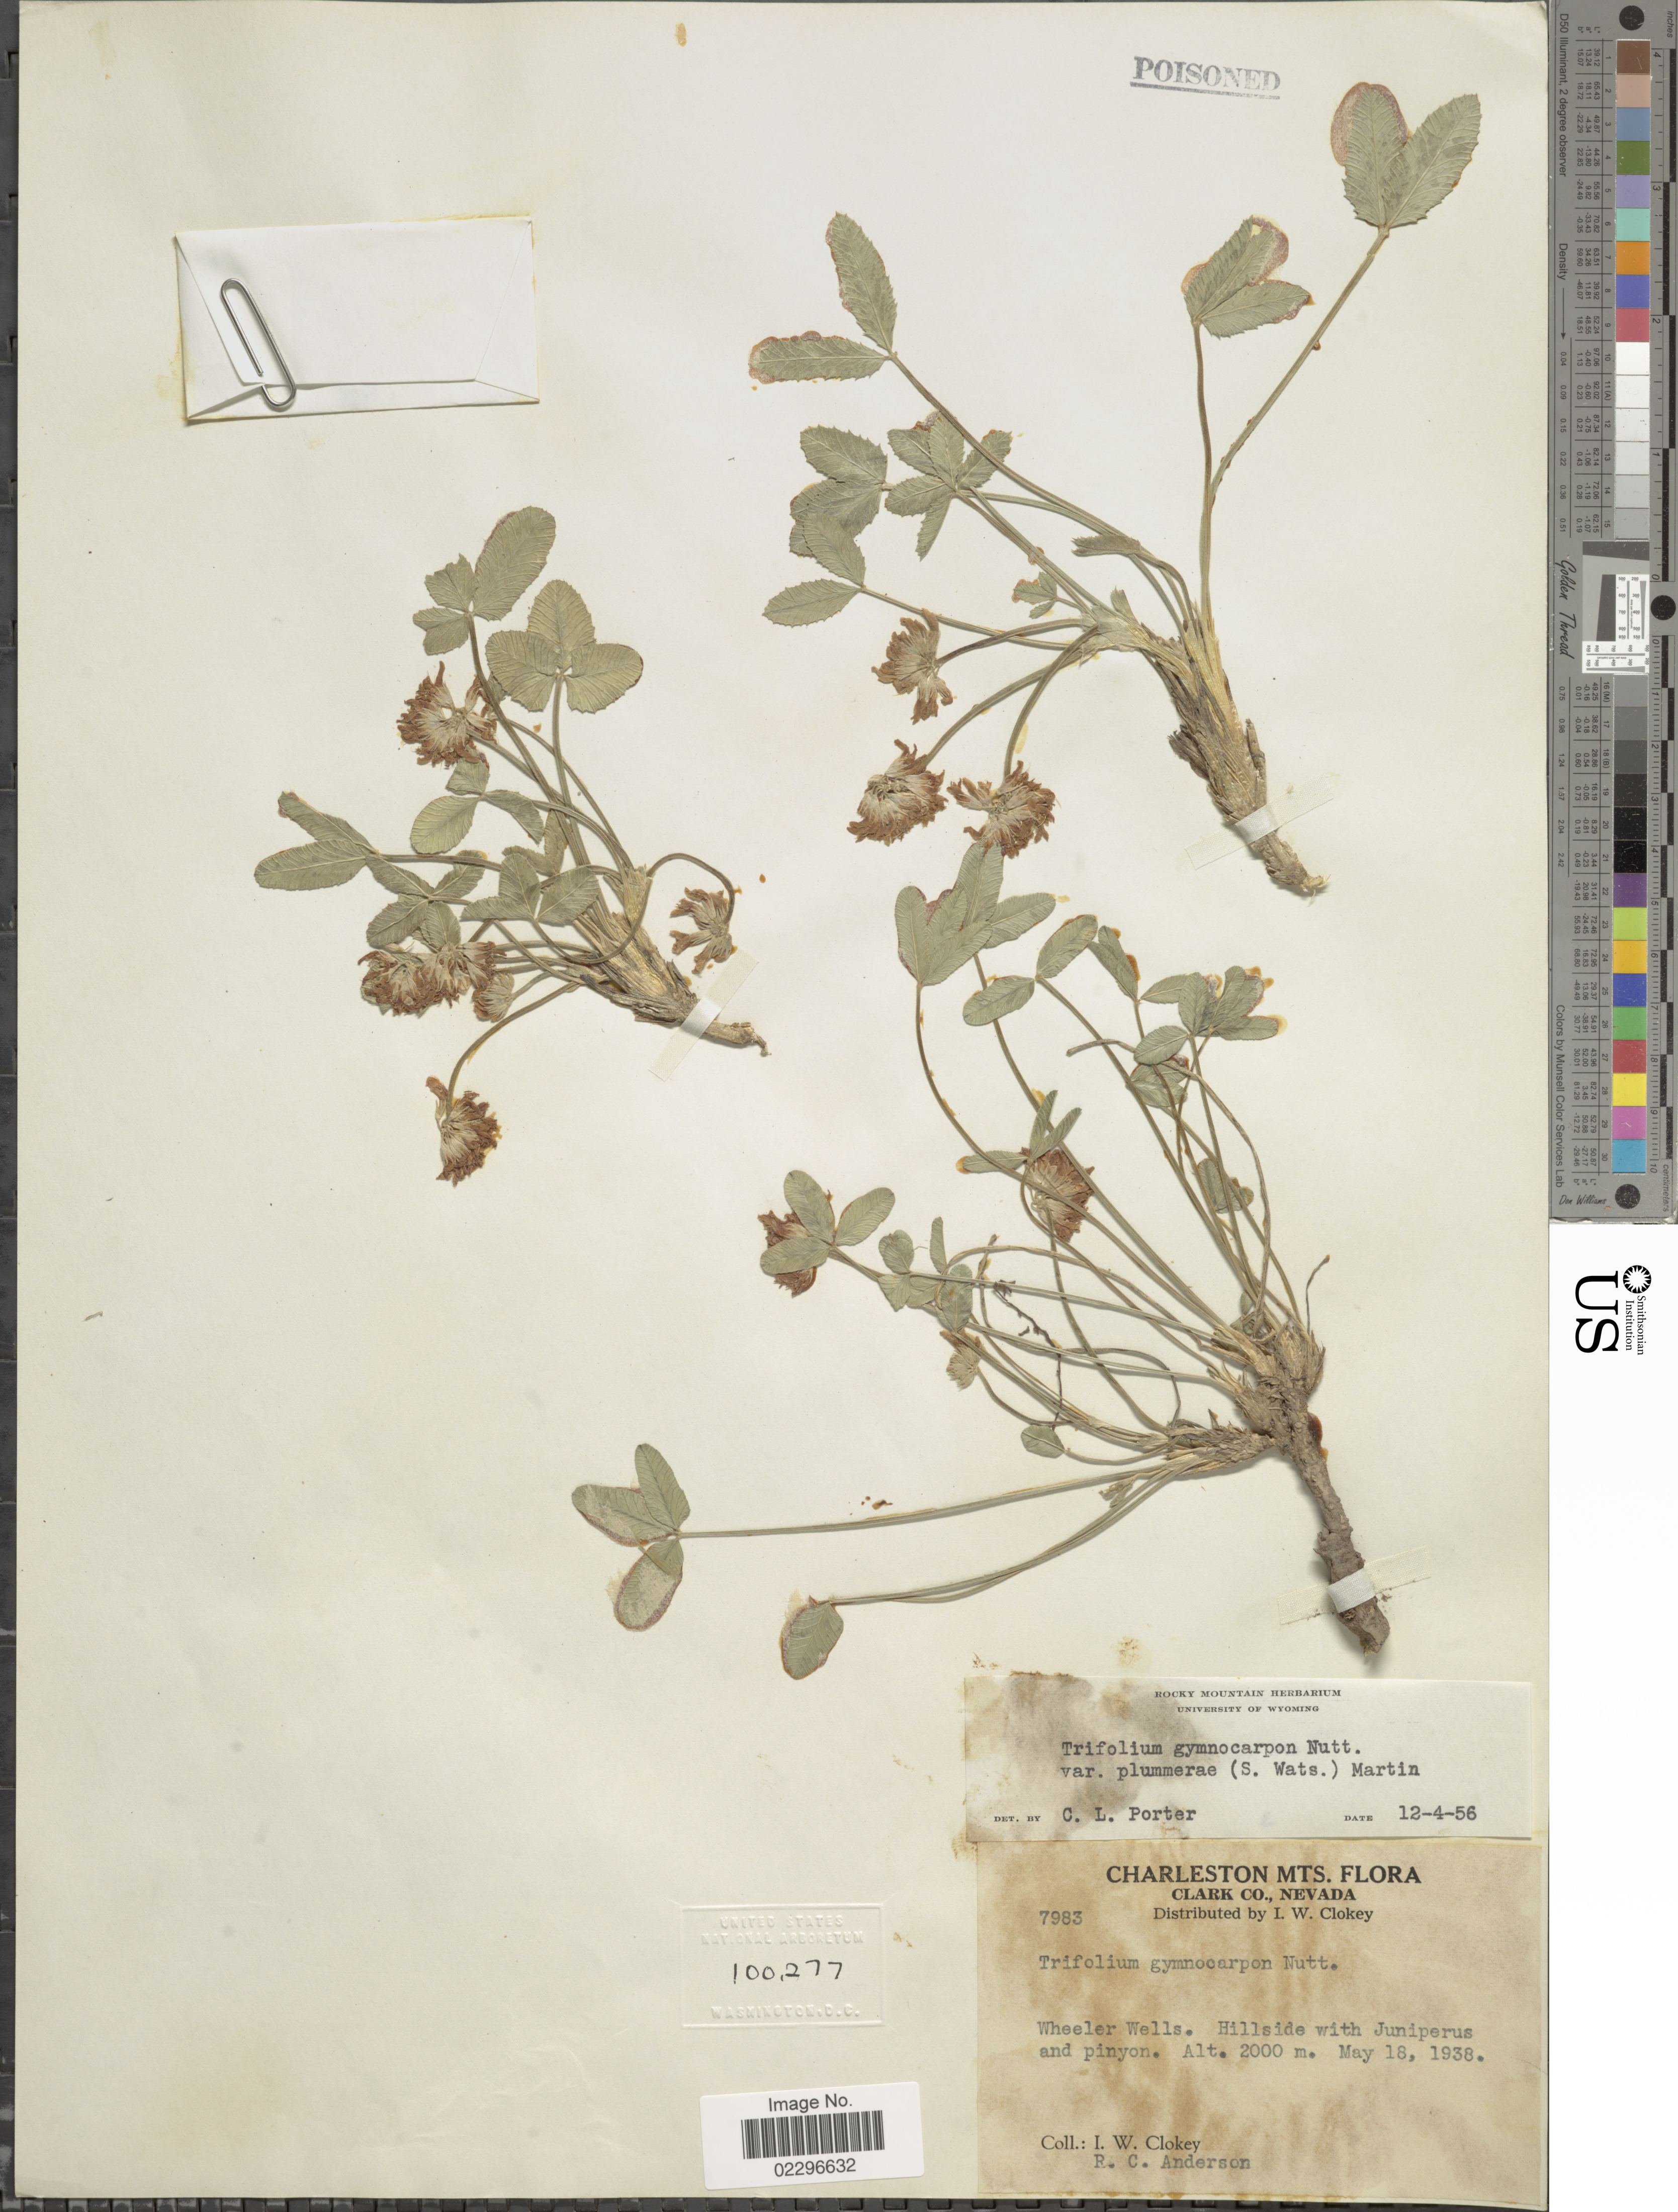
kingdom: Plantae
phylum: Tracheophyta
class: Magnoliopsida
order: Fabales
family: Fabaceae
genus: Trifolium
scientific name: Trifolium gymnocarpon var. plummerae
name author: (S. Watson) J.S. Martin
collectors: I. W. Clokey & R. Anderson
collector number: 7983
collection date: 1938-05-18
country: United States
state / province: Nevada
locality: Charleston Mts. Clark Co. Wheeler Wells.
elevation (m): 2000